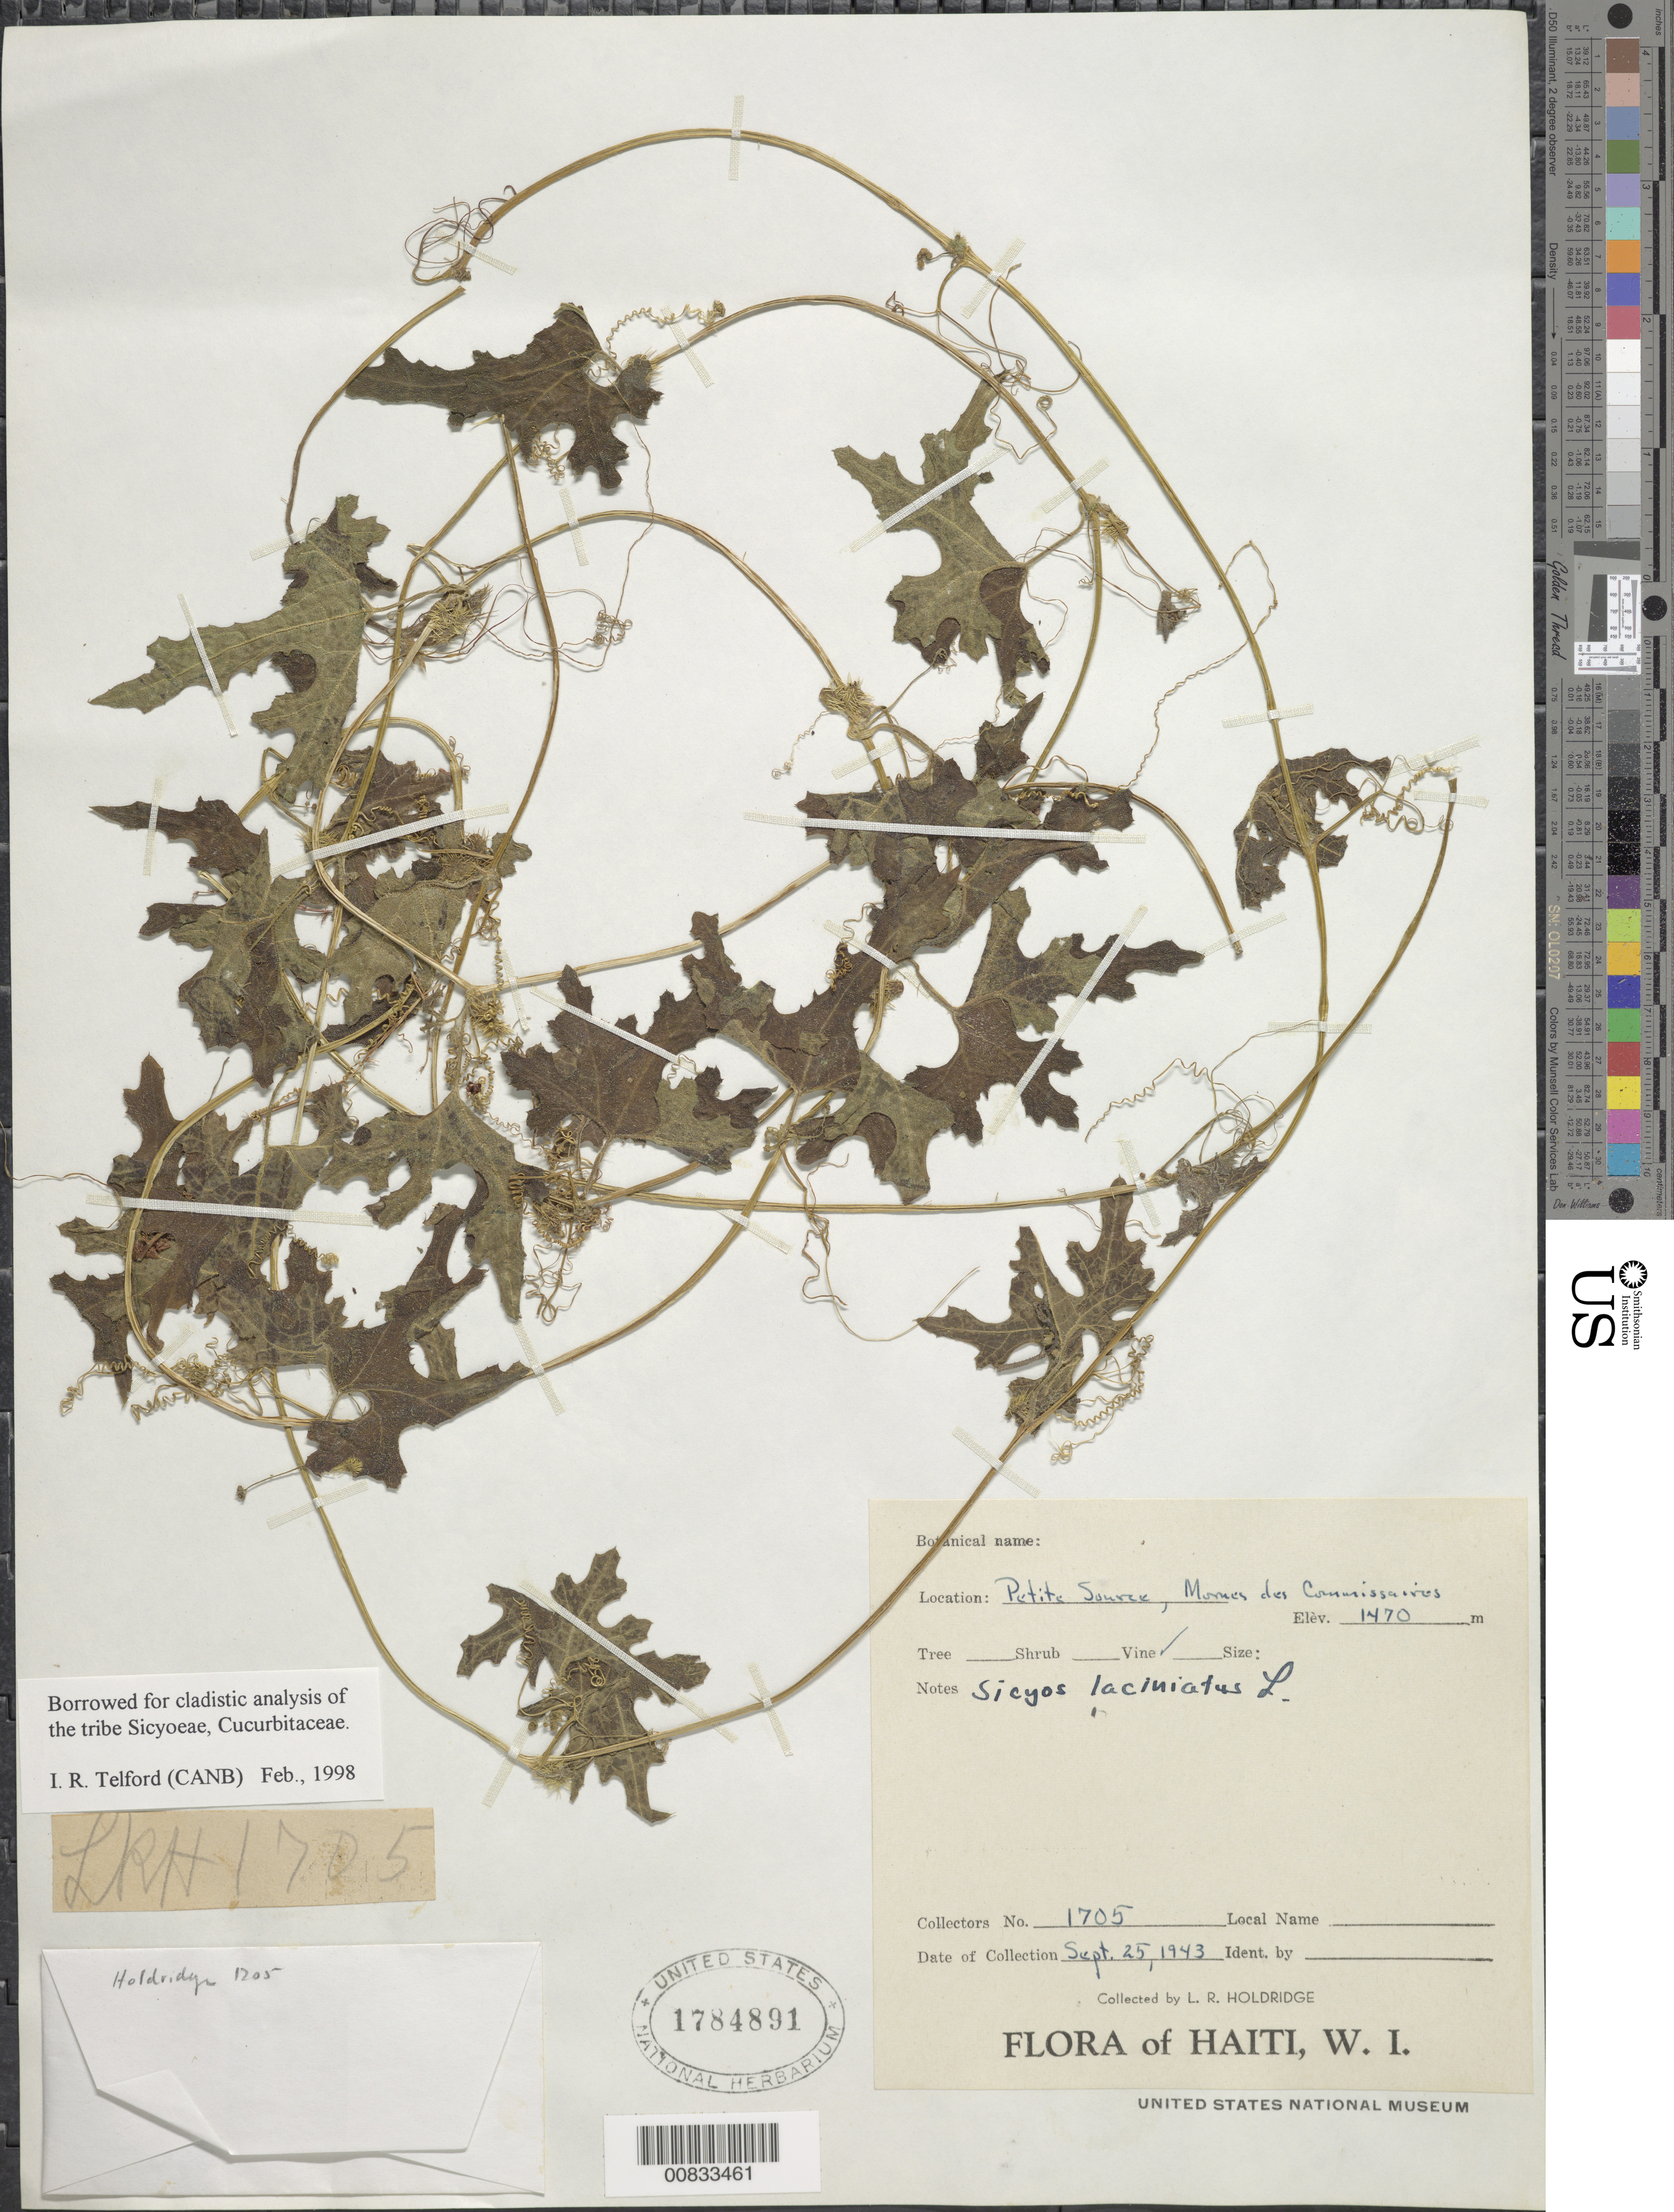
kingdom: Plantae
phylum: Tracheophyta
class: Magnoliopsida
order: Cucurbitales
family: Cucurbitaceae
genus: Sicyos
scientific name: Sicyos laciniatus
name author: L.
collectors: L. Holdridge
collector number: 1705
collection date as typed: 25 Sep 1943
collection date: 1943-09-25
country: Haiti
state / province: Ouest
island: Hispaniola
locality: Petite Source, Mornes des Commissaires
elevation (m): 1470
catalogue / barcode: US 1784891